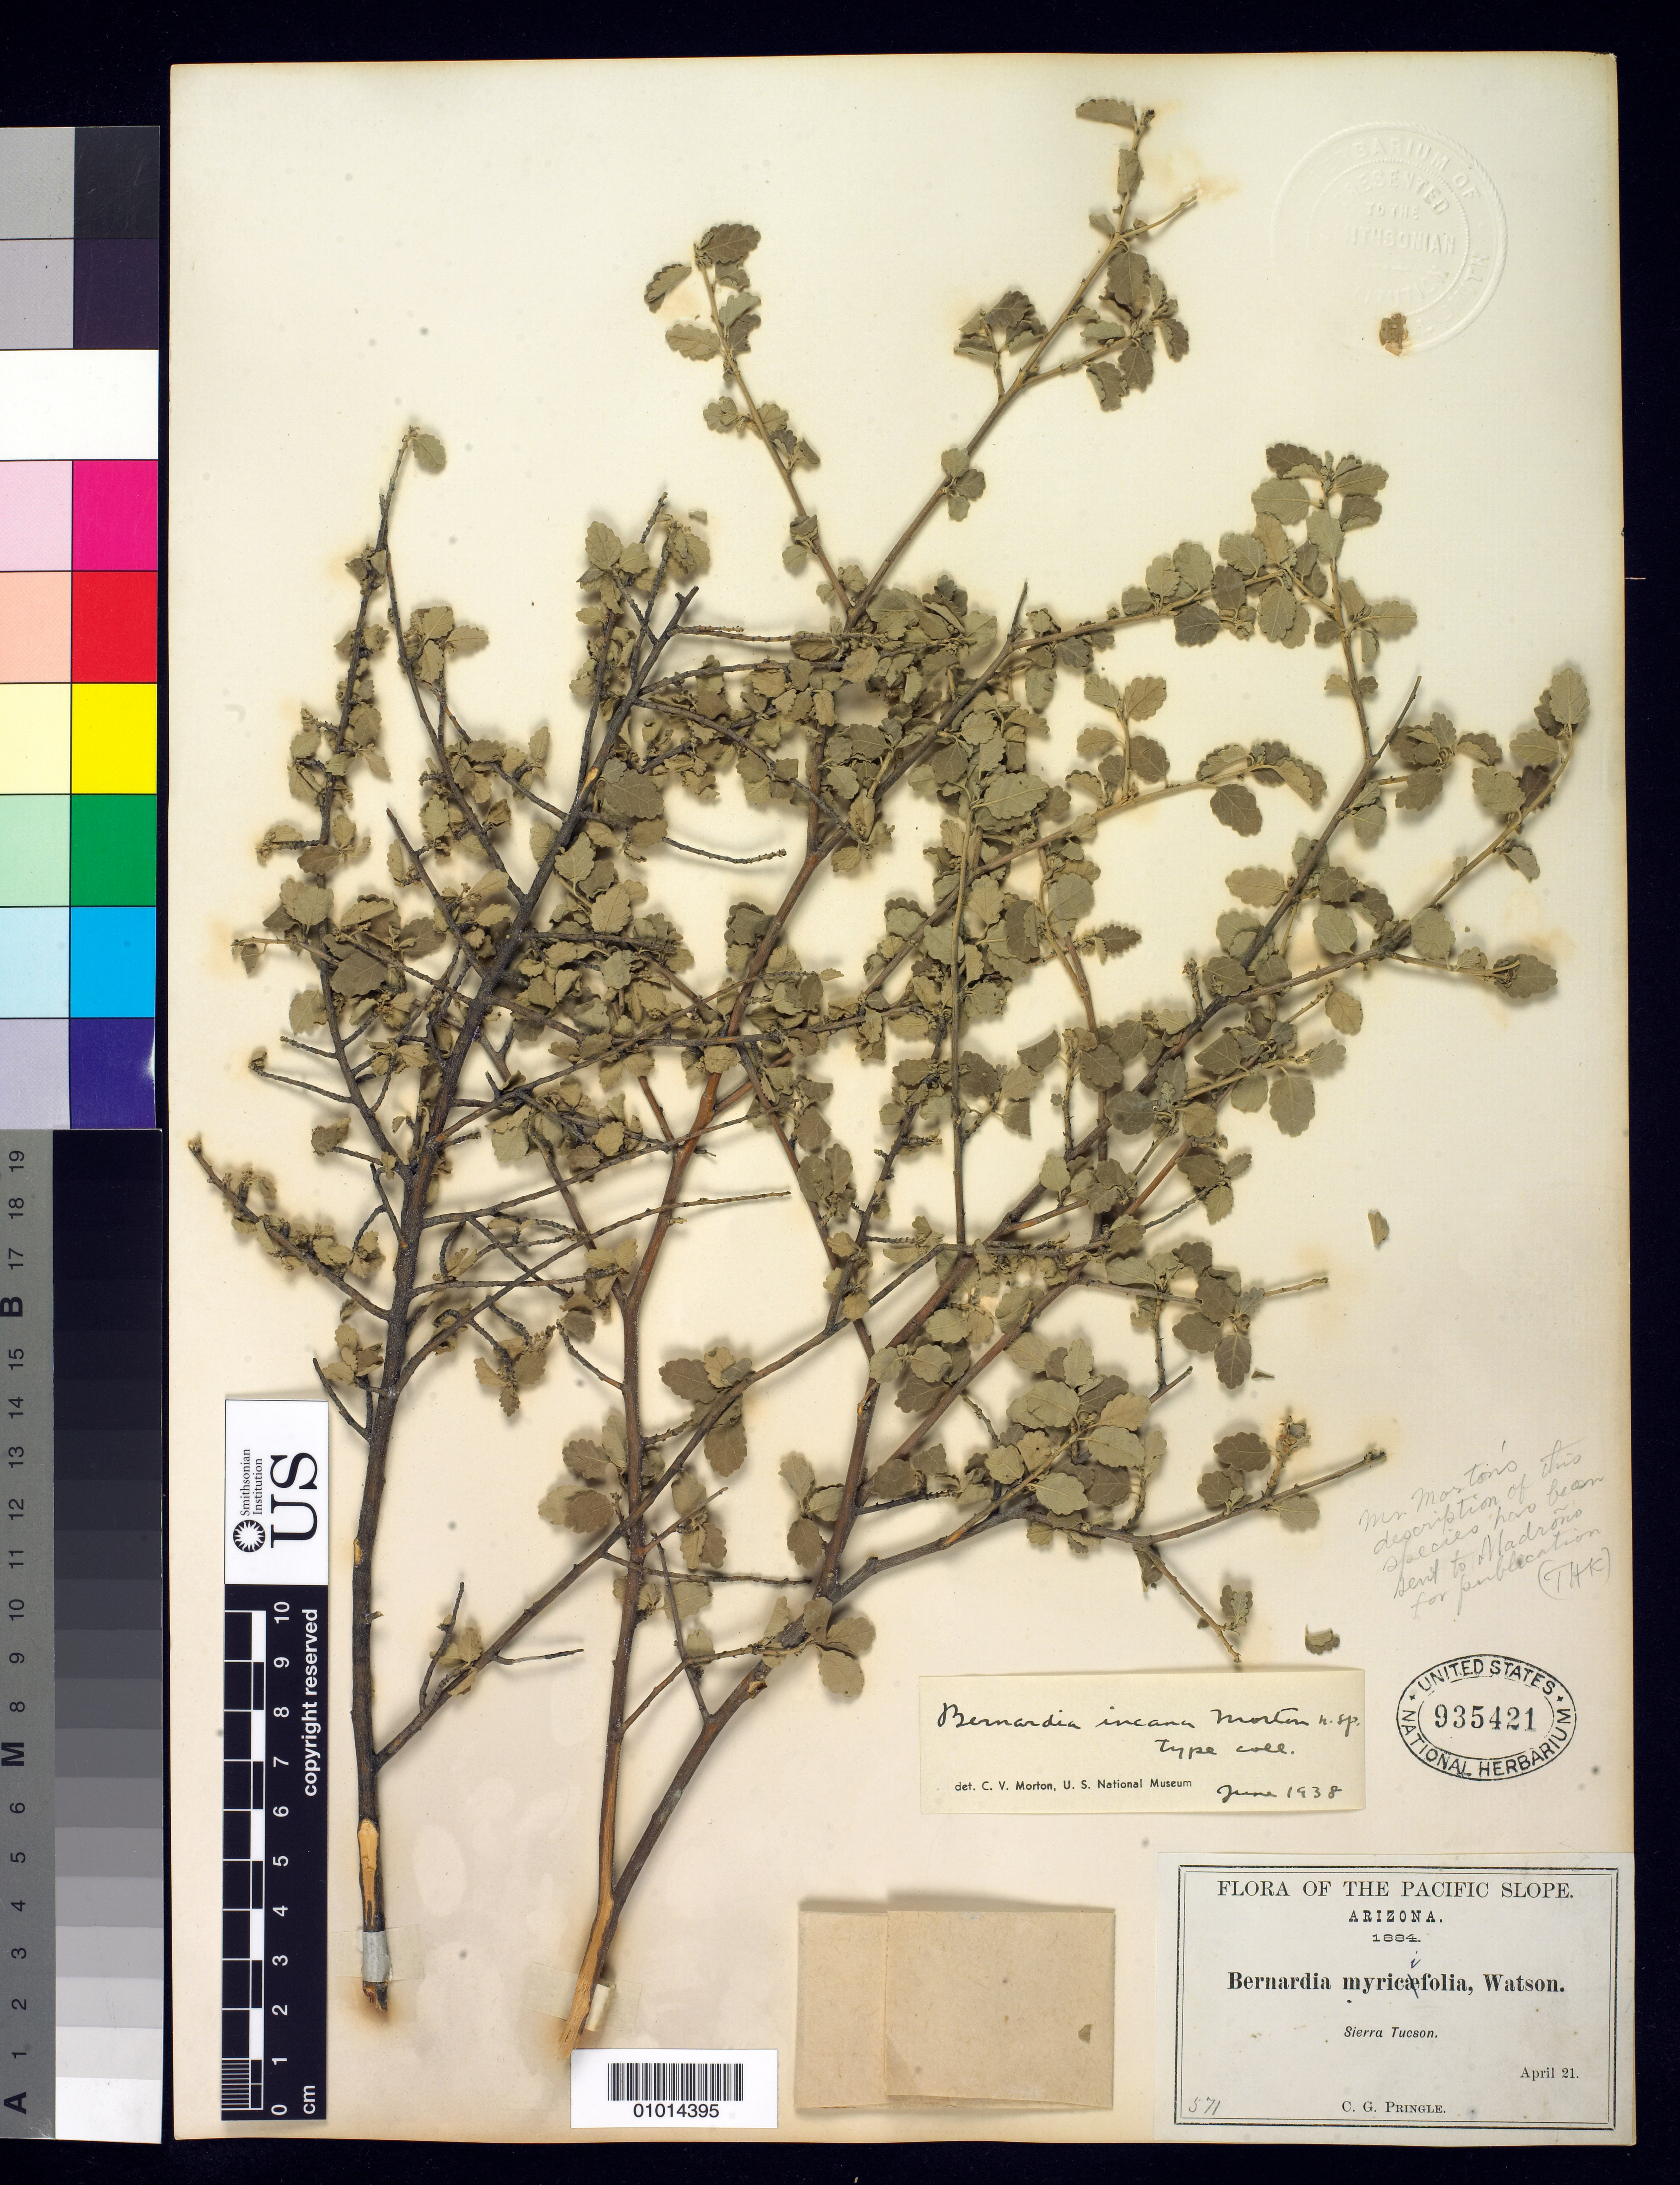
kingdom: Plantae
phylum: Tracheophyta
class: Magnoliopsida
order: Malpighiales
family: Euphorbiaceae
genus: Bernardia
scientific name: Bernardia incana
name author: C.V. Morton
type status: Isotype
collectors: C. G. Pringle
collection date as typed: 21 Apr 1884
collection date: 1884-04-21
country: United States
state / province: Arizona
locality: Sierra Tucson.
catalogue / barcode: US 935421